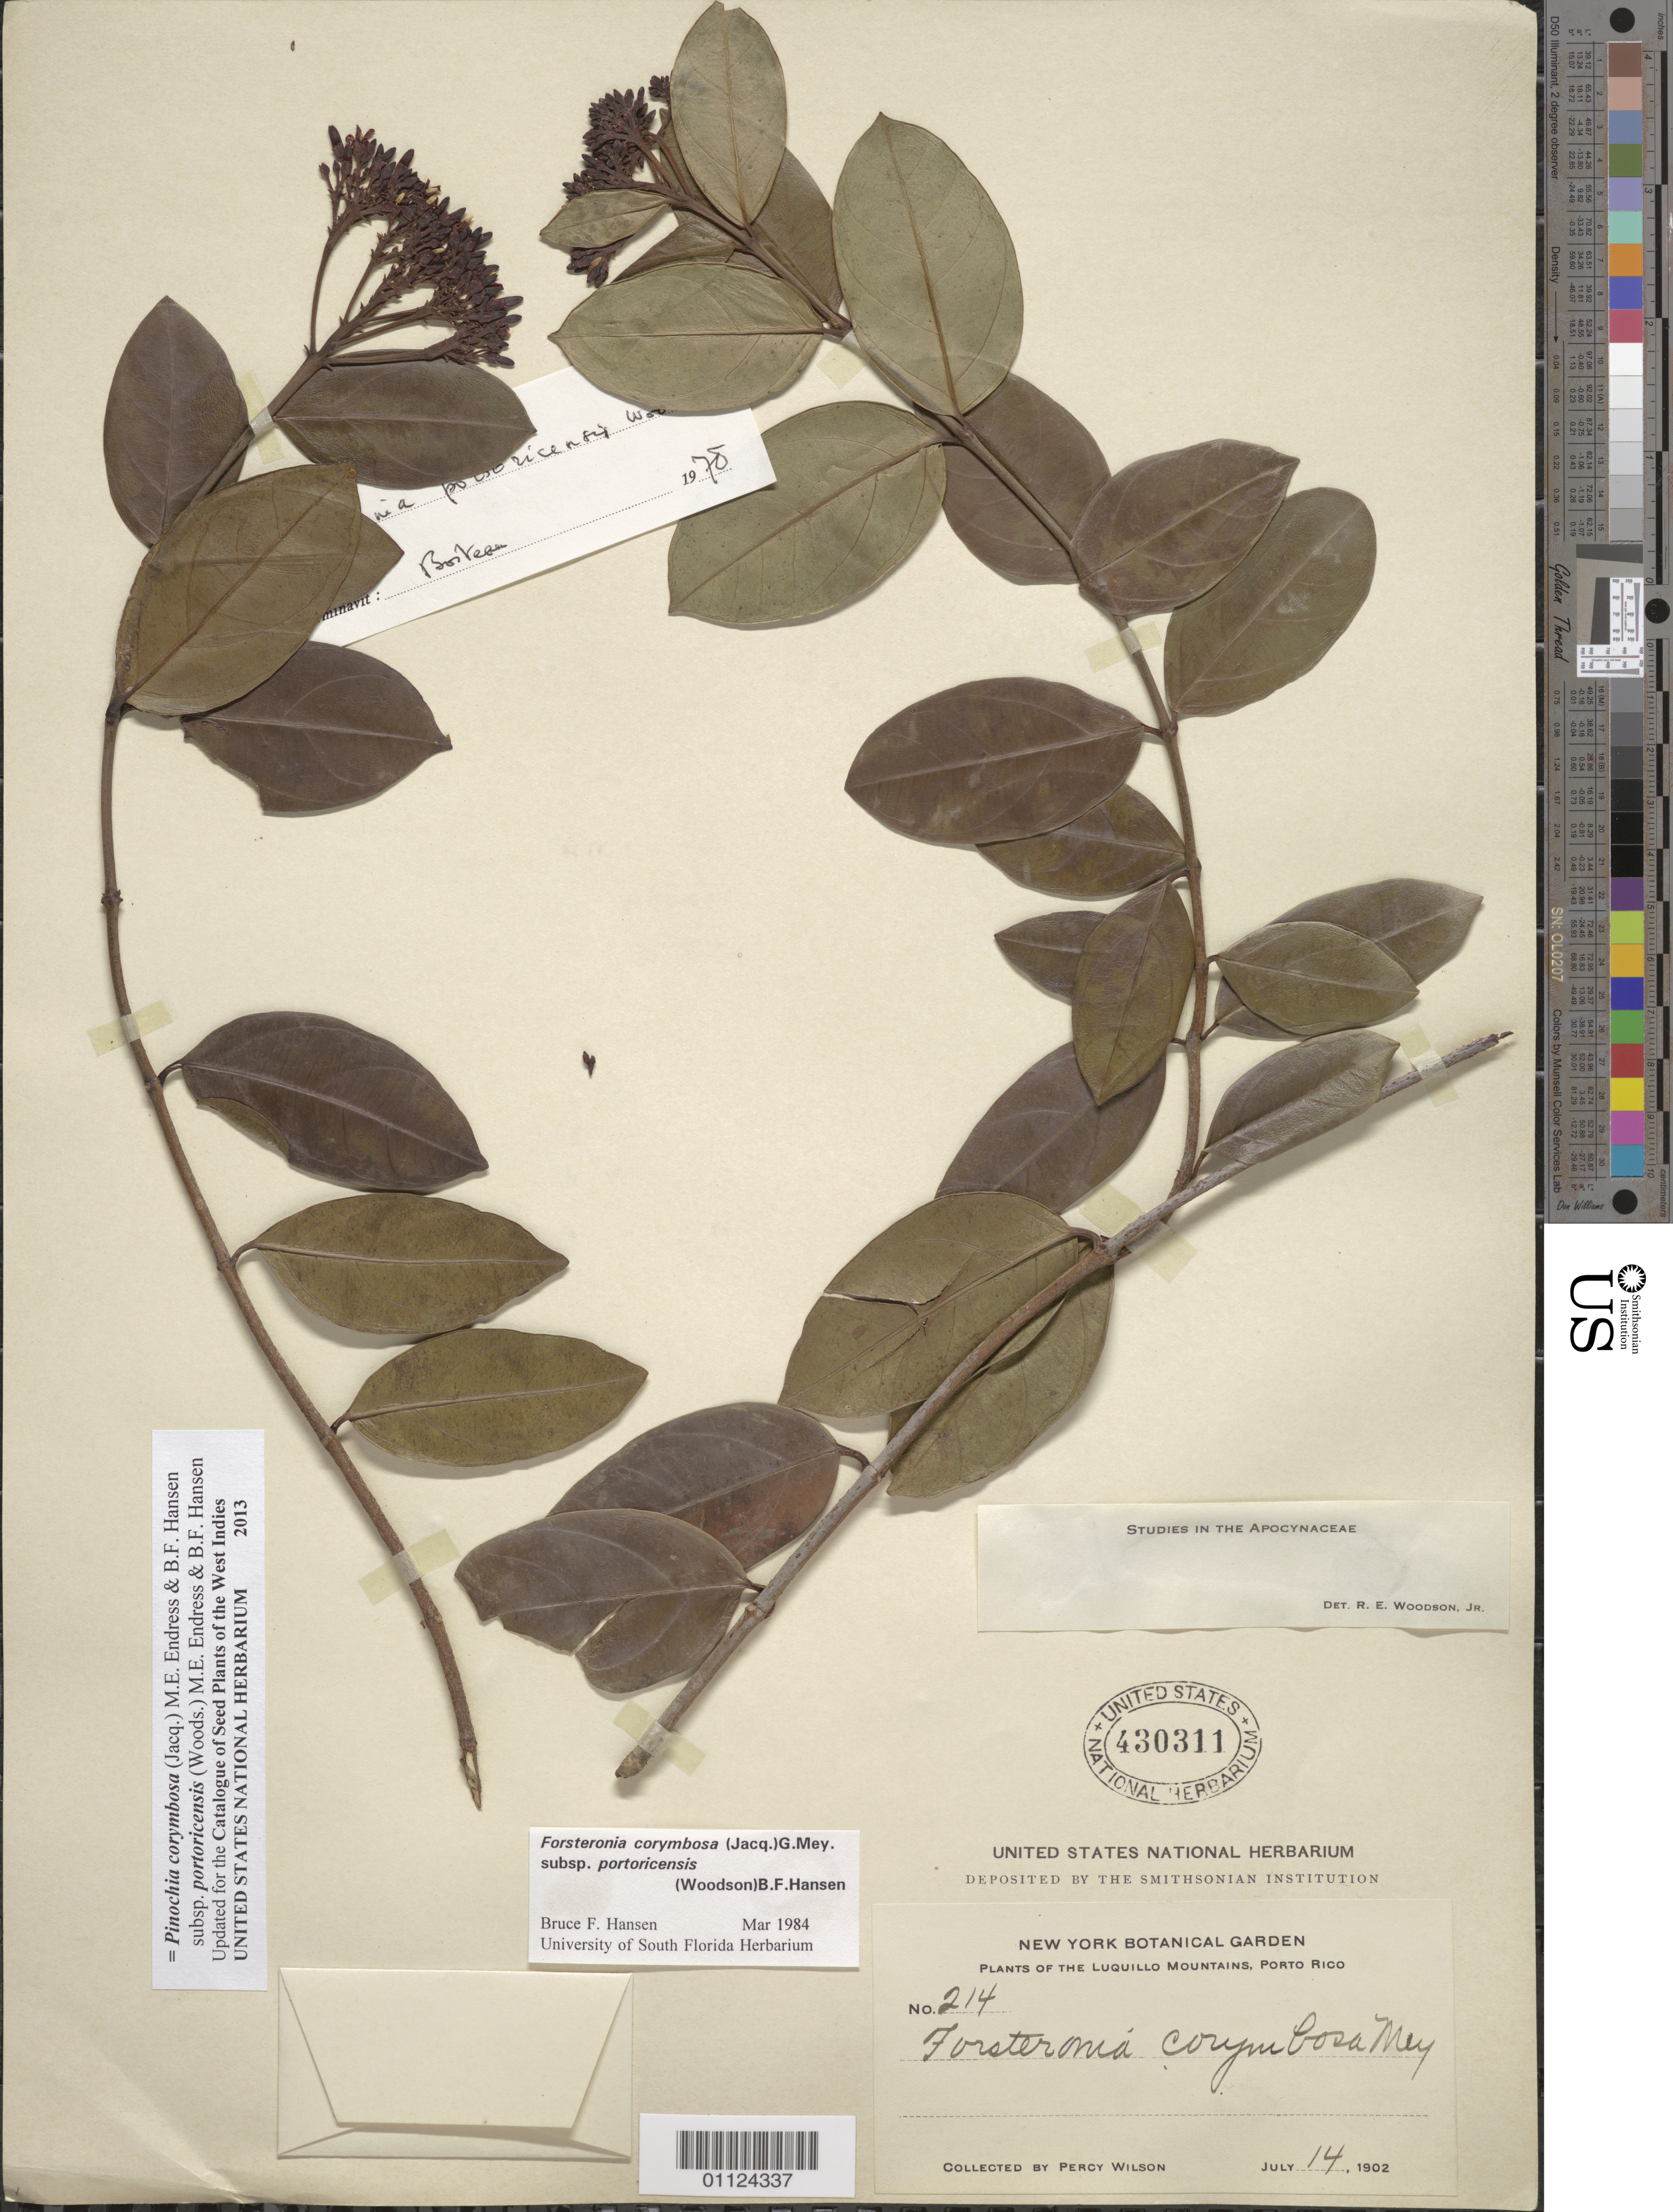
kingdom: Plantae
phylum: Tracheophyta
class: Magnoliopsida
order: Gentianales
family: Apocynaceae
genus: Pinochia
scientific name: Pinochia corymbosa subsp. portoricensis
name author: (Woodson) M.E. Endress & B.F. Hansen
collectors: P. Wilson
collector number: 214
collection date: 1902-07-14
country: Puerto Rico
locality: Luquillo Mts.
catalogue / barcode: US 430311